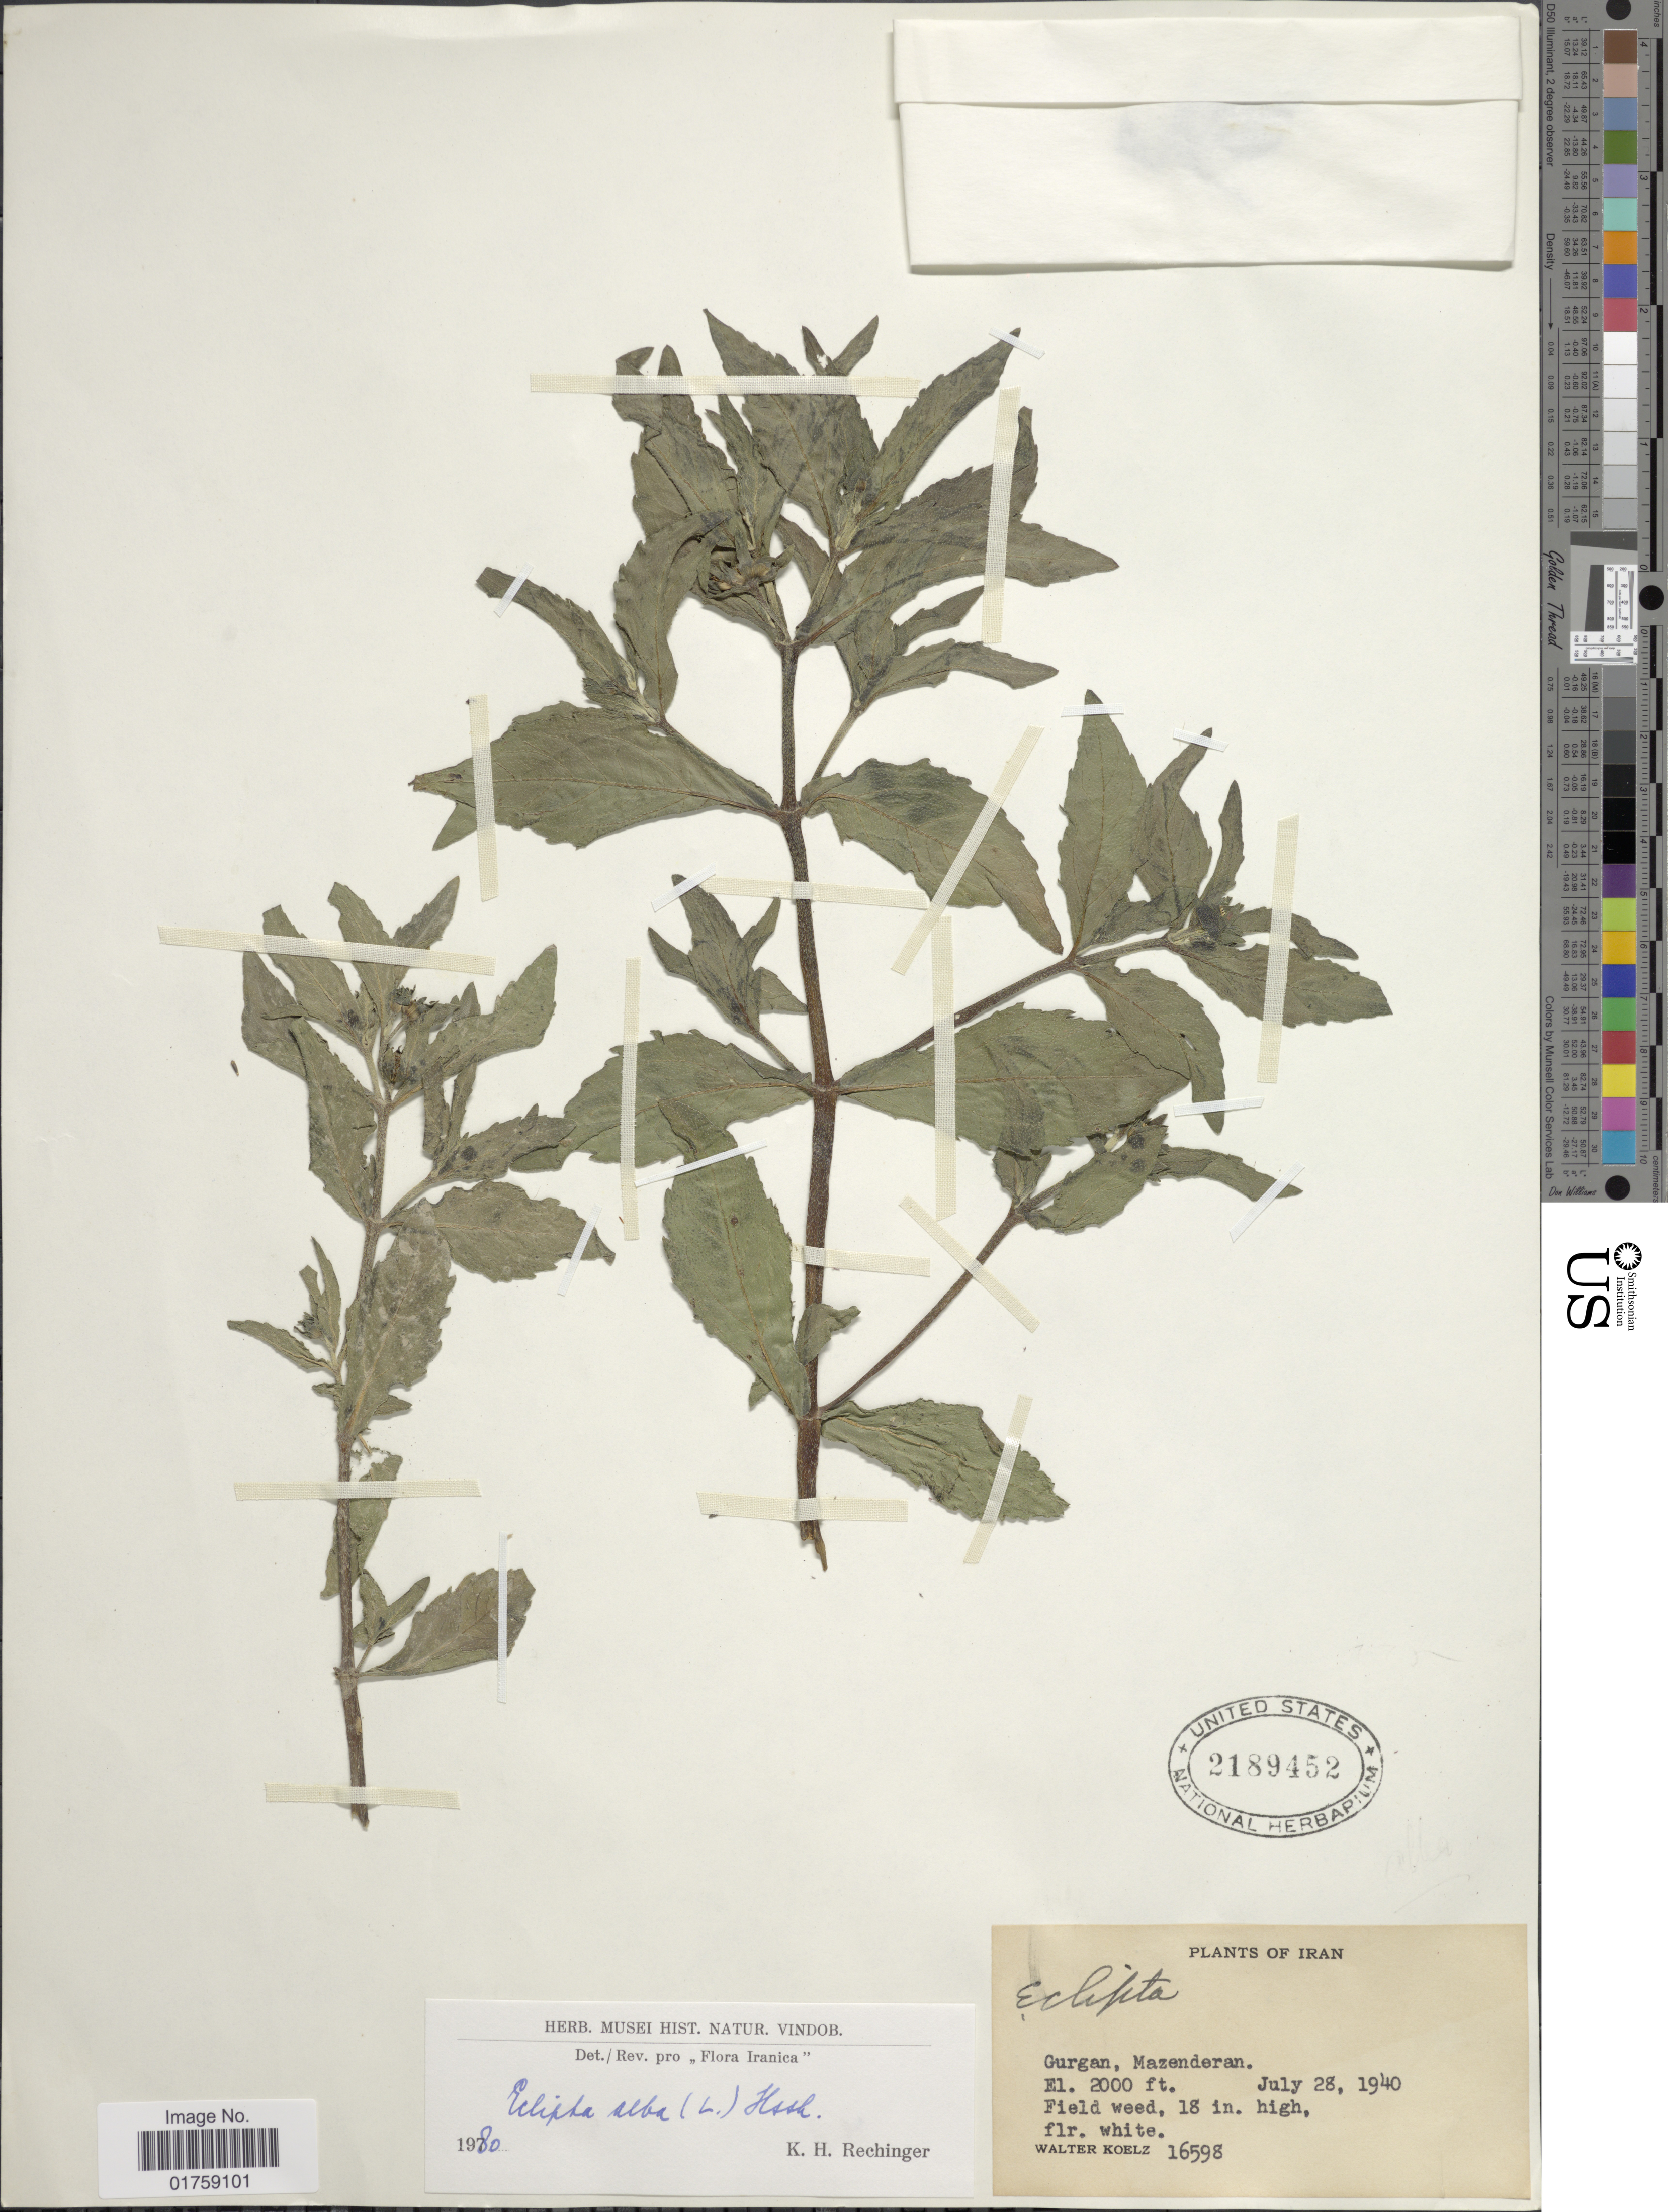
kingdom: Plantae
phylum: Tracheophyta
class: Magnoliopsida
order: Asterales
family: Asteraceae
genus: Eclipta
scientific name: Eclipta prostrata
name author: (L.) L.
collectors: W. N. Koelz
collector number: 16598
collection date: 1940-07-28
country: Iran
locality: Gurgean, Mazenderan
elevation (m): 610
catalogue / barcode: US 2189452